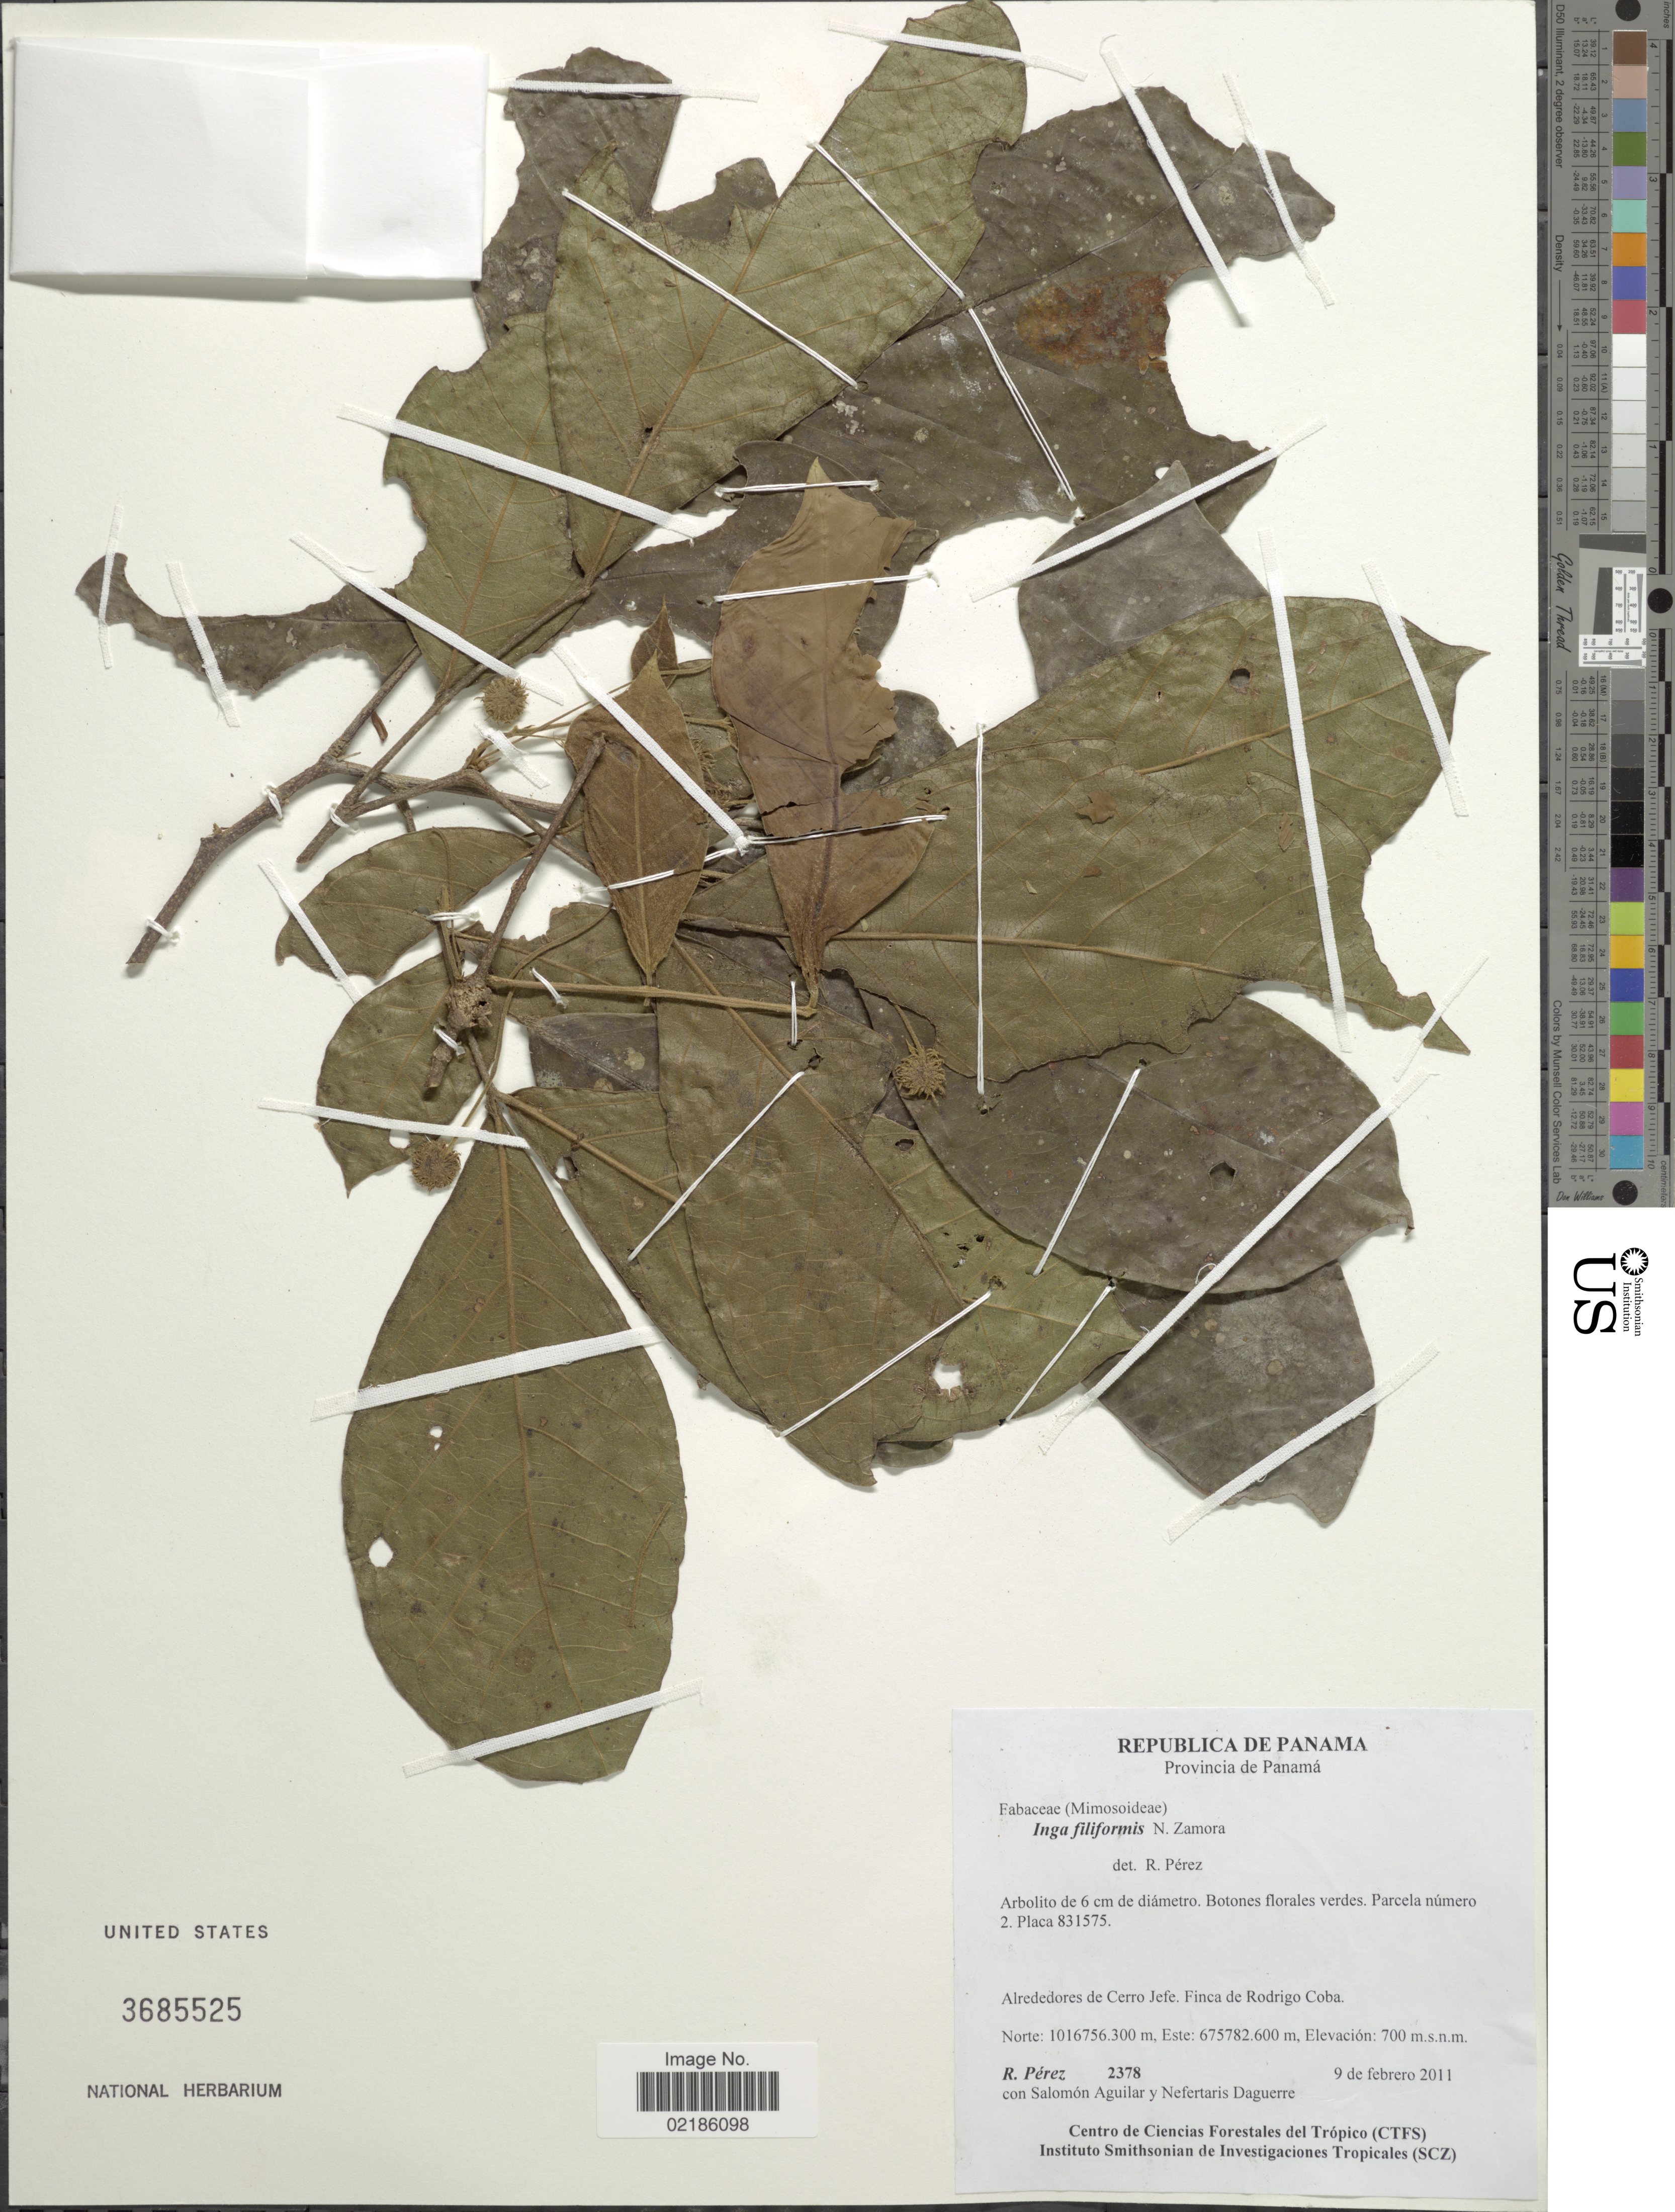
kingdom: Plantae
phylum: Tracheophyta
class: Magnoliopsida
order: Fabales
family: Fabaceae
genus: Inga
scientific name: Inga filiformis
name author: N. Zamora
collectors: R. Perez, S. Aguilar & N. Daguerre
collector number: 2378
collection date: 2011-02-09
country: Panama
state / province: Panamá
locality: Alrededores de Cerro Jefe. Finca de Rodrigo Coba.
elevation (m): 700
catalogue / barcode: US 3685525